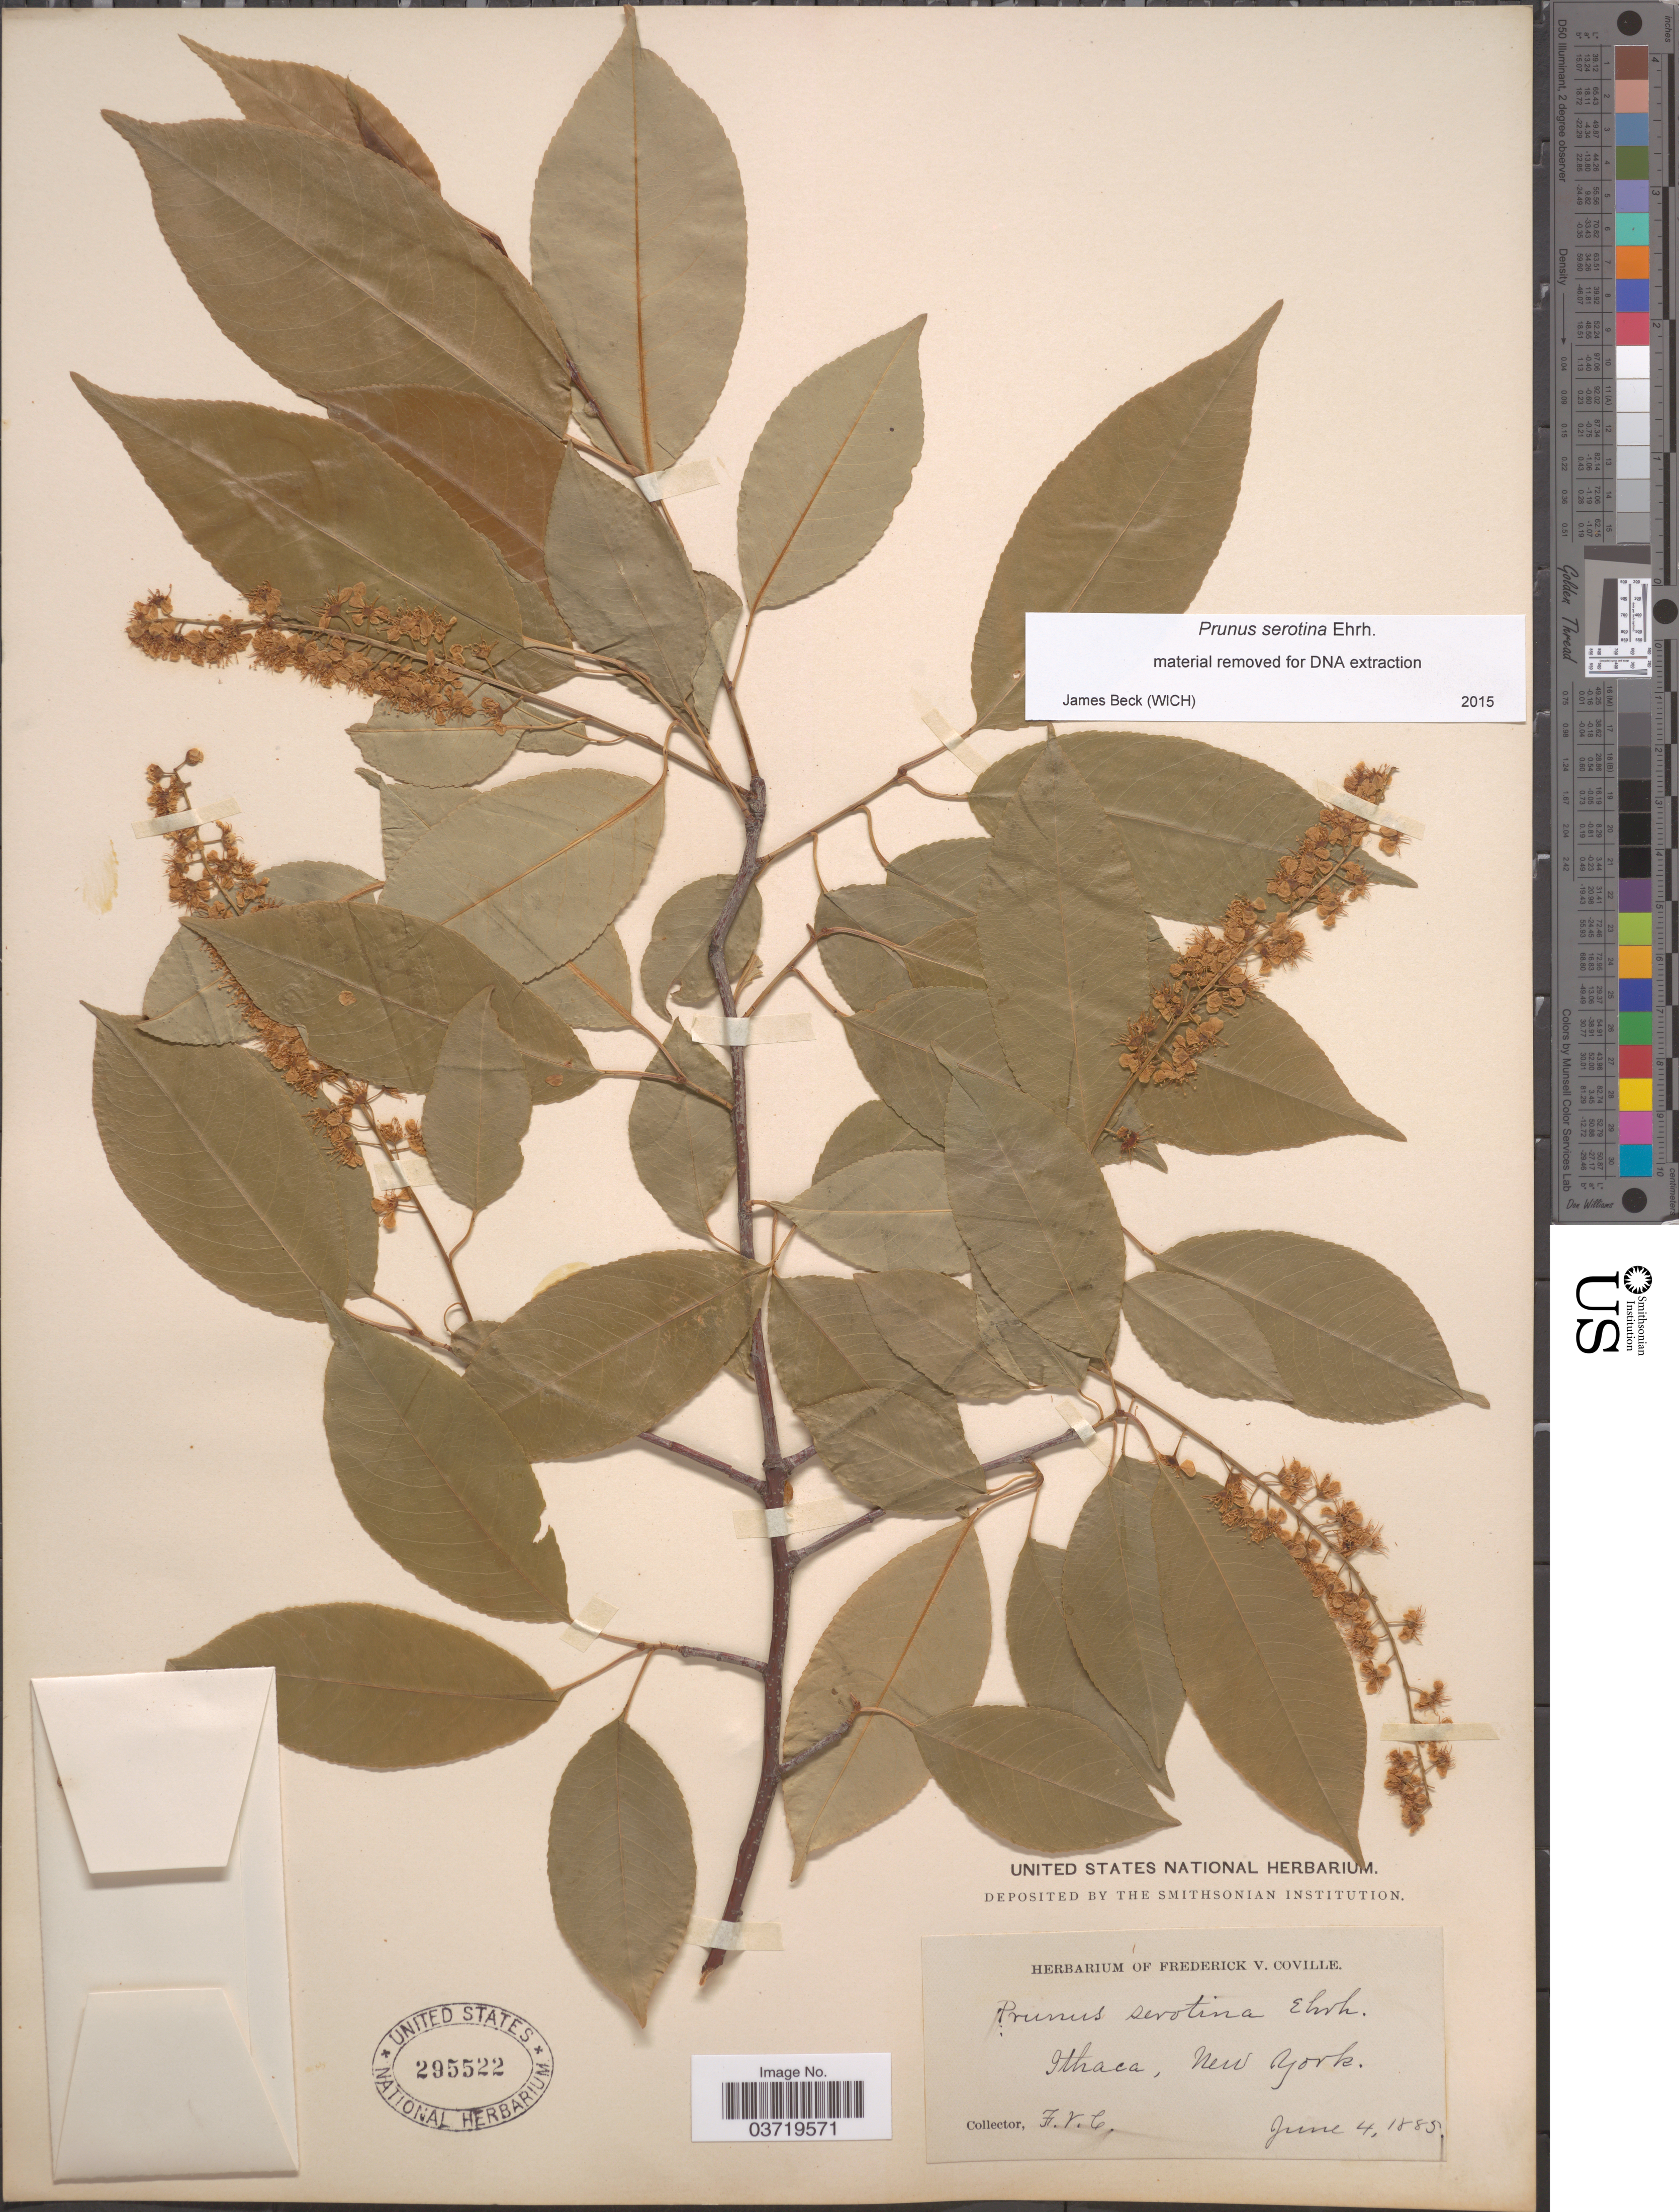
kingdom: Plantae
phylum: Tracheophyta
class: Magnoliopsida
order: Rosales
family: Rosaceae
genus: Prunus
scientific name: Prunus serotina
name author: Ehrh.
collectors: F. V. Coville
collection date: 1885-06-04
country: United States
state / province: New York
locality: Ithaca.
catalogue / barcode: US 295522